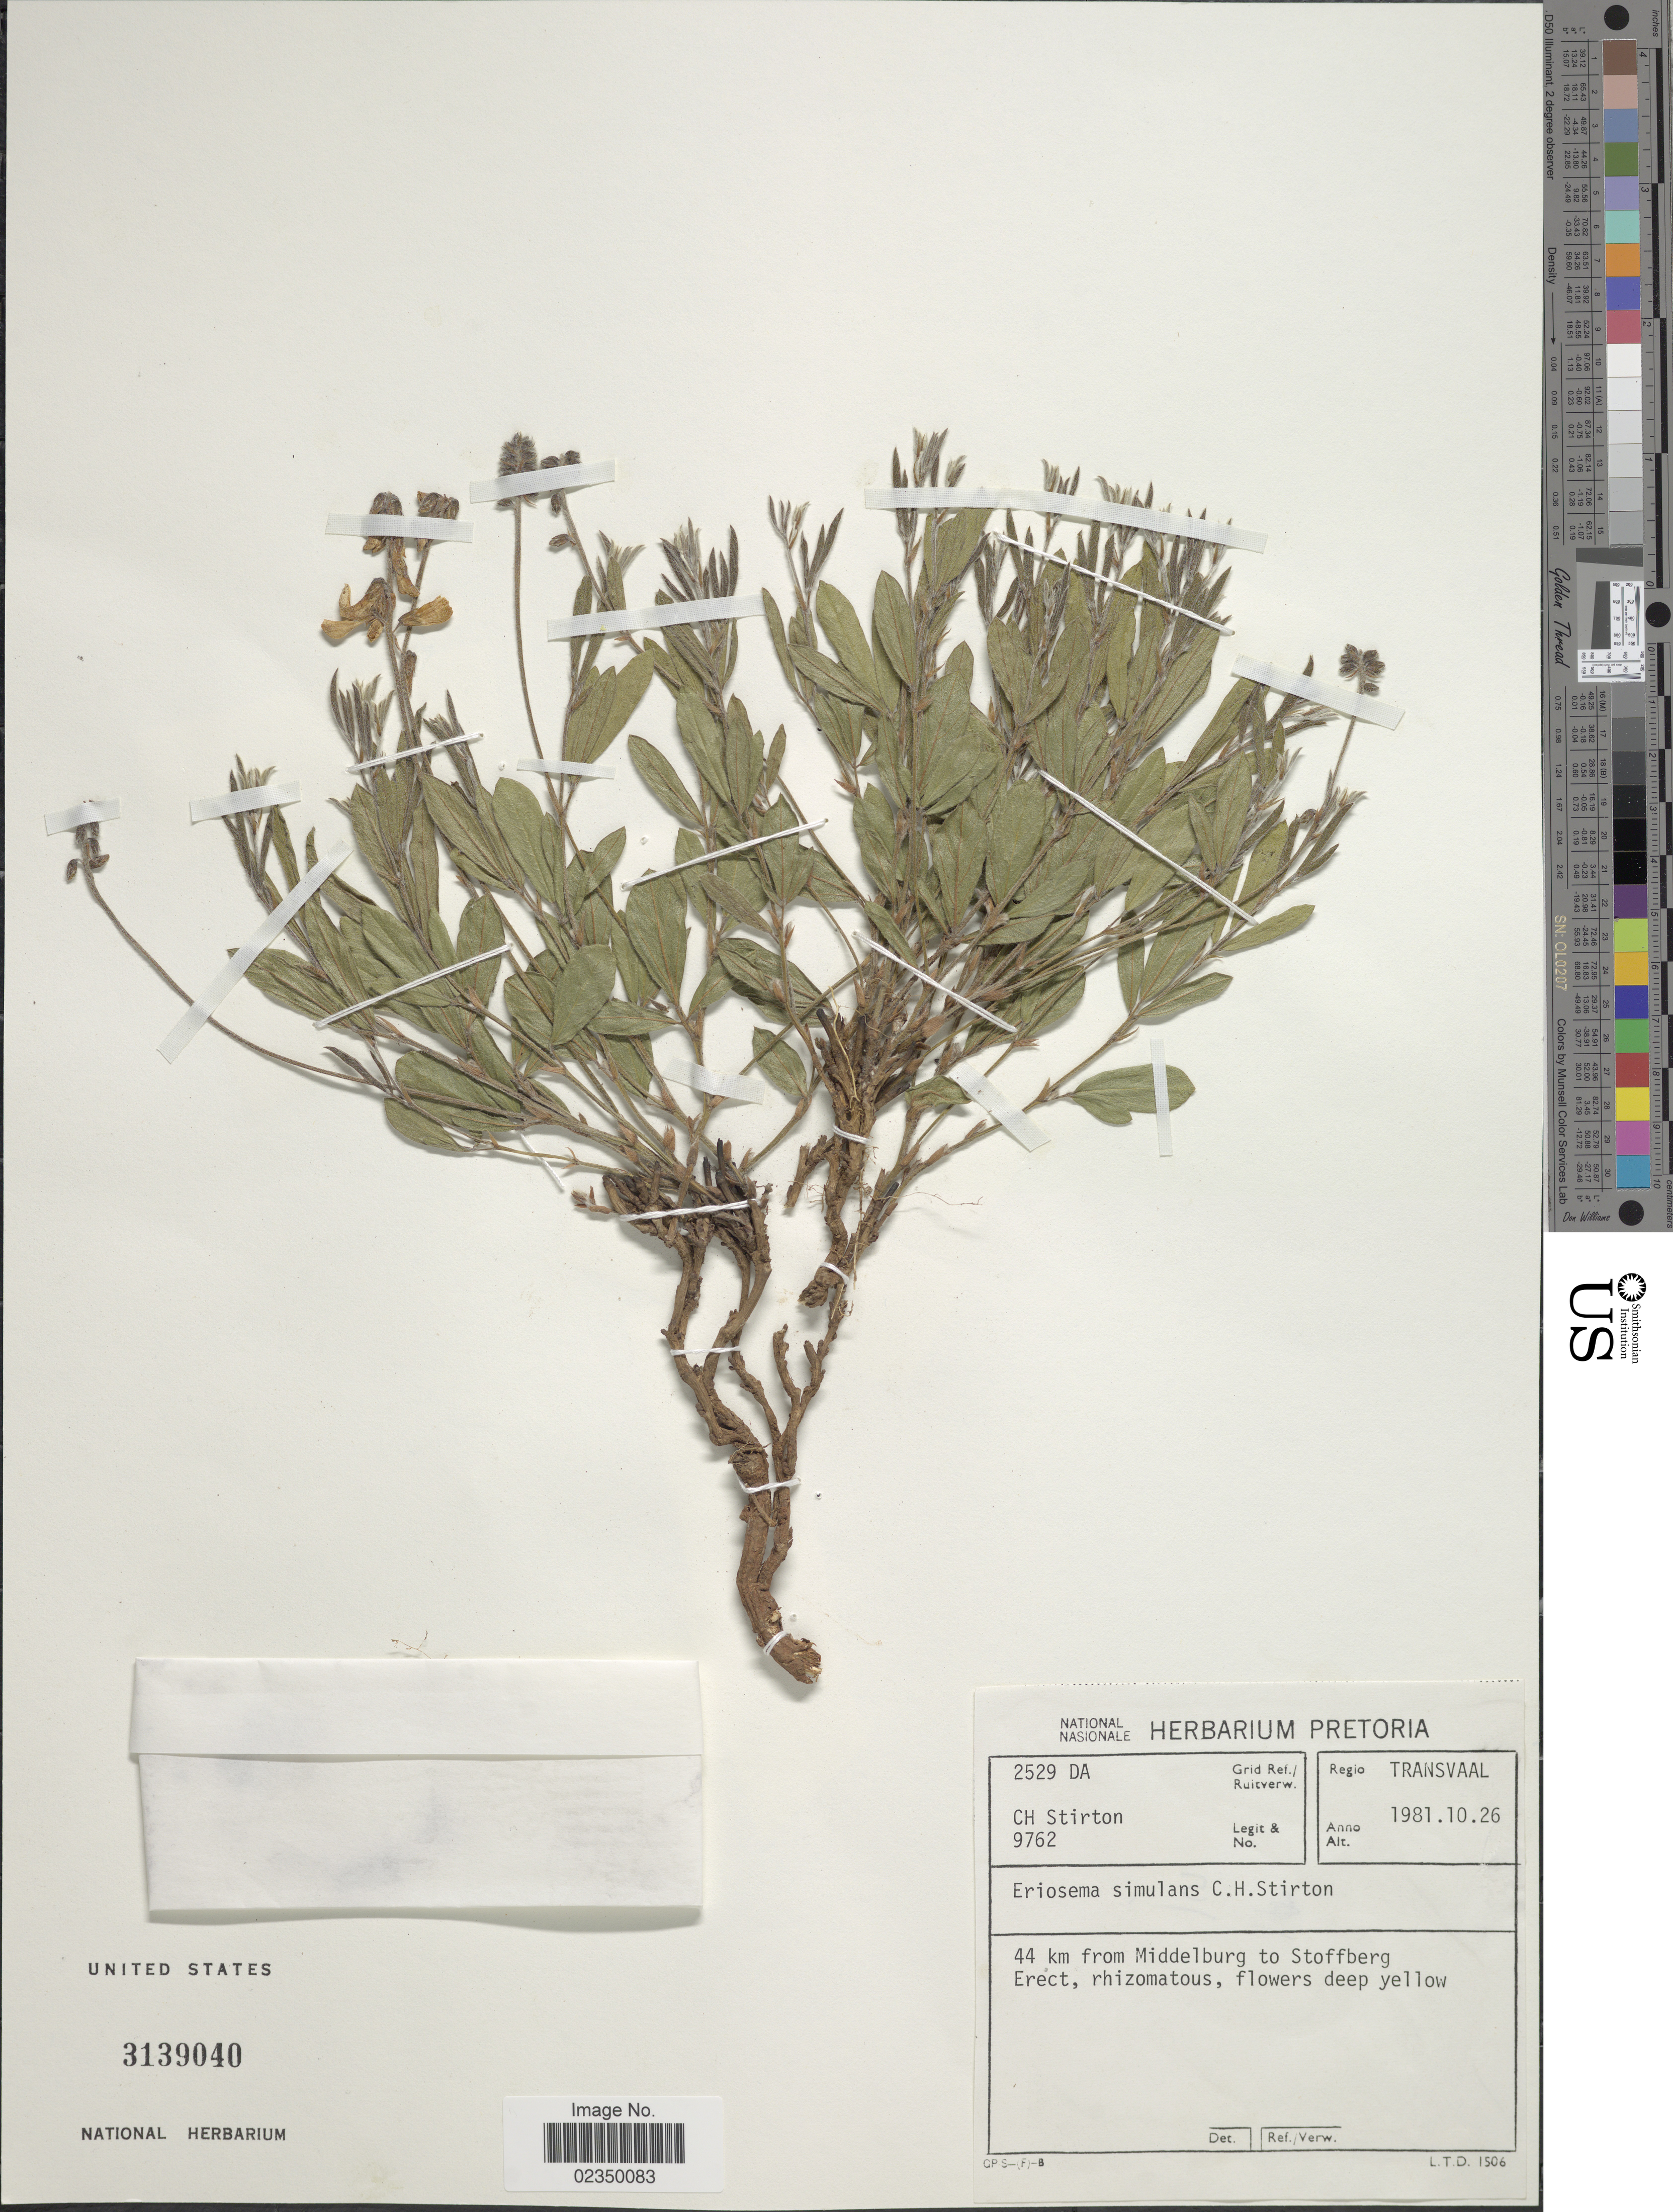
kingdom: Plantae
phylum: Tracheophyta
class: Magnoliopsida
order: Fabales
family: Fabaceae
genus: Eriosema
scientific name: Eriosema simulans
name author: C.H. Stirt.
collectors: C. H. Stirton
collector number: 9762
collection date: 1981-10-26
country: South Africa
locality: Regio Transvaal. 44 km from Middelburg to Stoffberg.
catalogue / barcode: US 3139040